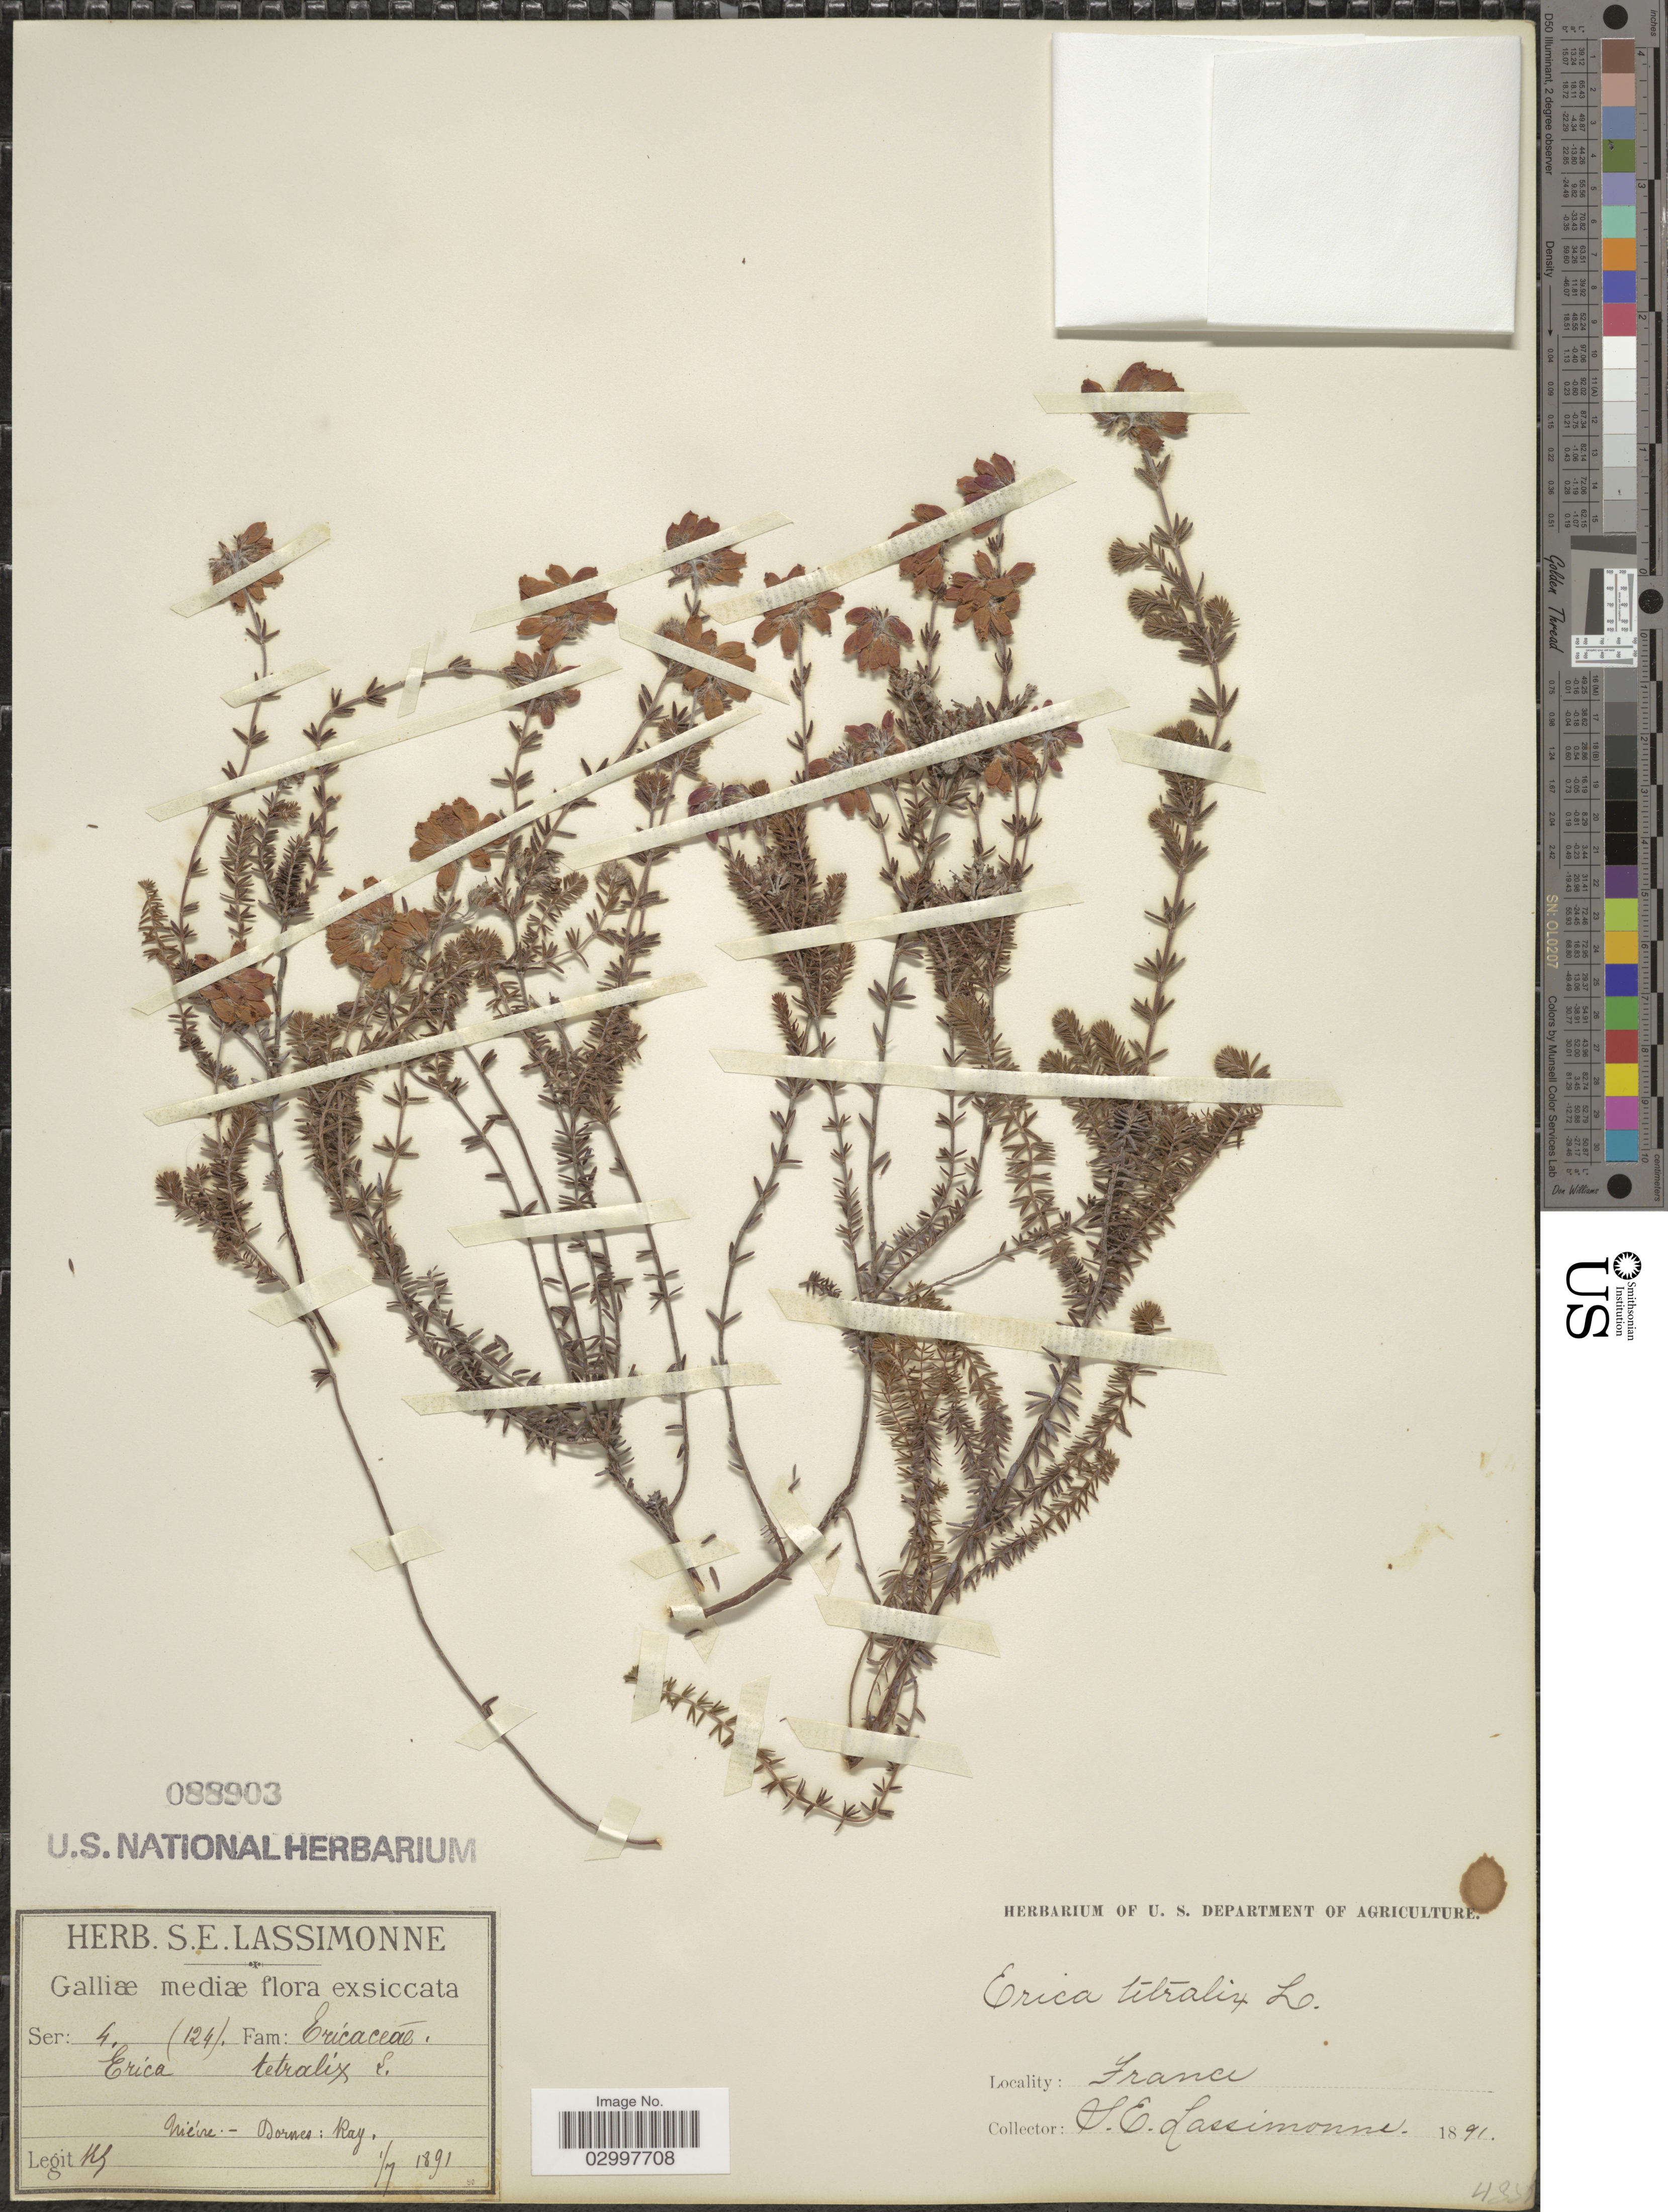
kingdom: Plantae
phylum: Tracheophyta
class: Magnoliopsida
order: Ericales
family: Ericaceae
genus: Erica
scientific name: Erica tetralix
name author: L.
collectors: S. Lassimonne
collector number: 4 (124)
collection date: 1891-07-01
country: France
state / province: Bourgogne-Franche-Comté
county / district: Nièvre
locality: Galliæ mediæ. Niévre-Dornes: Ray.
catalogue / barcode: US 88903